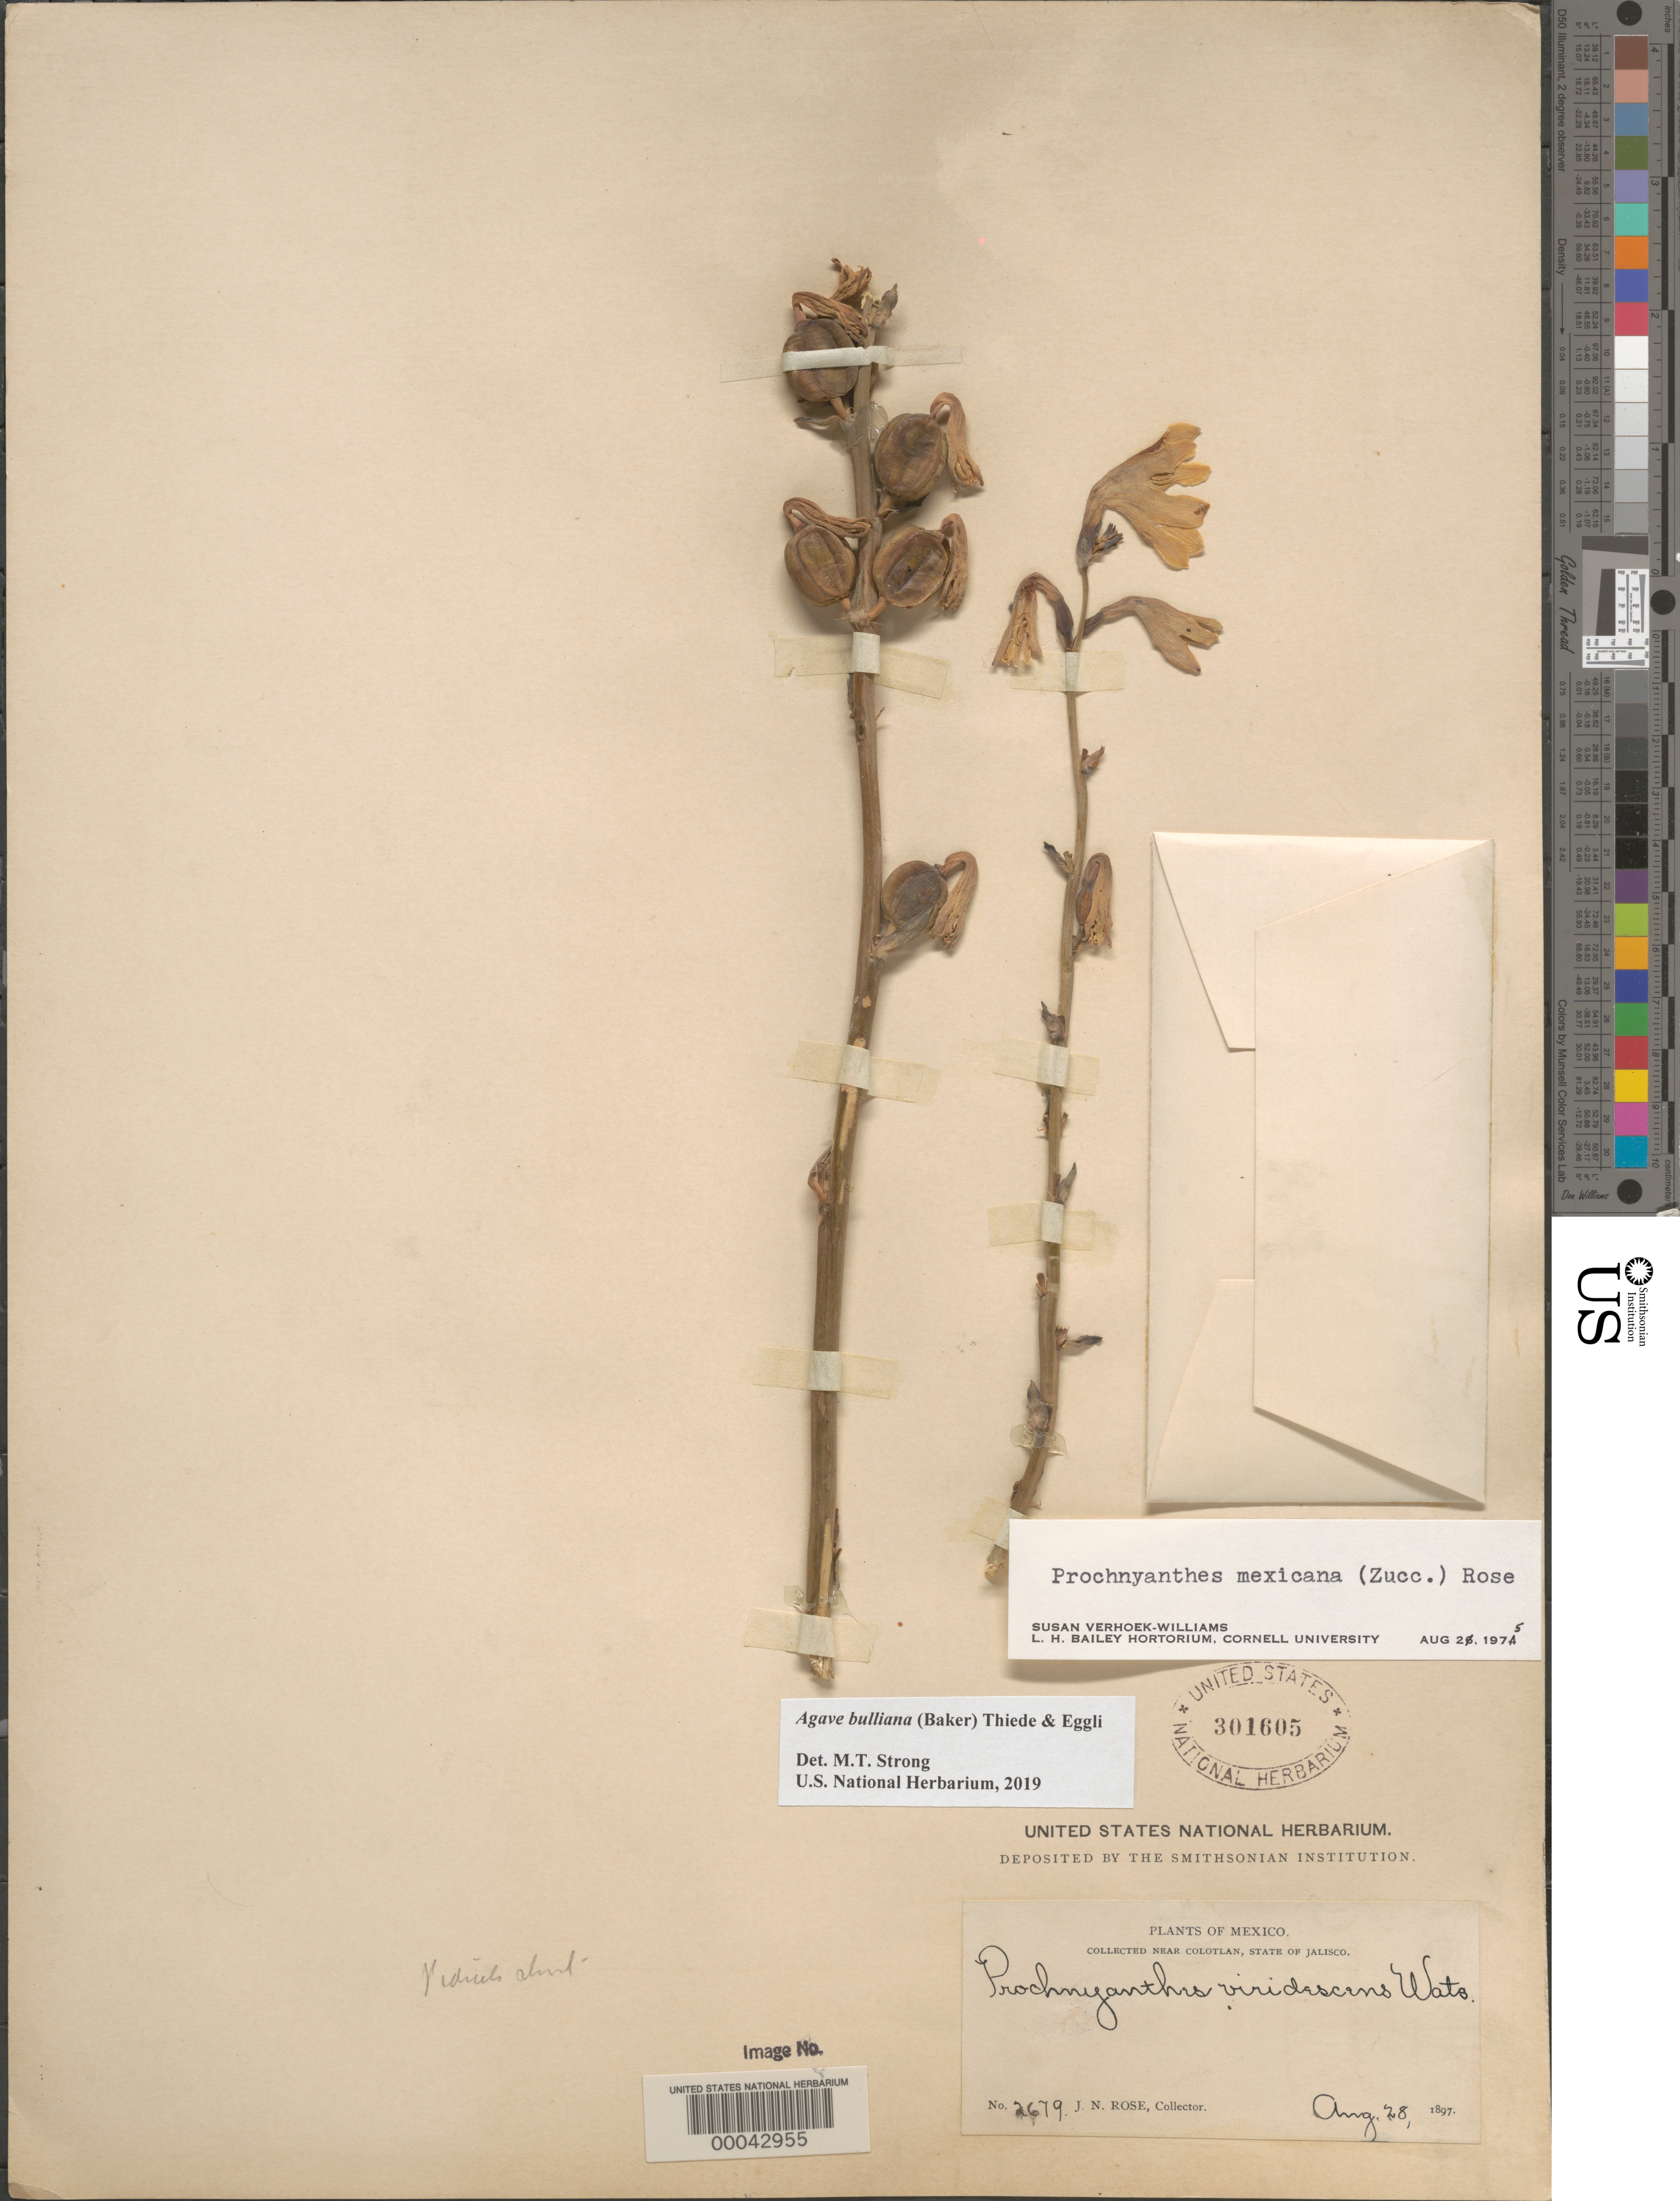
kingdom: Plantae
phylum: Tracheophyta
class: Liliopsida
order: Asparagales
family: Asparagaceae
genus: Agave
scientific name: Agave bulliana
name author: (Baker) Thiede & Eggli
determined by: Strong, Mark T., (BOT), Smithsonian Institution - National Museum of Natural History (UNITED STATES)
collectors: J. N. Rose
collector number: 2679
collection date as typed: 28 Aug 1897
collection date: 1897-08-28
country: Mexico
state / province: Jalisco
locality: Near Colotlan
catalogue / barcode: US 301605